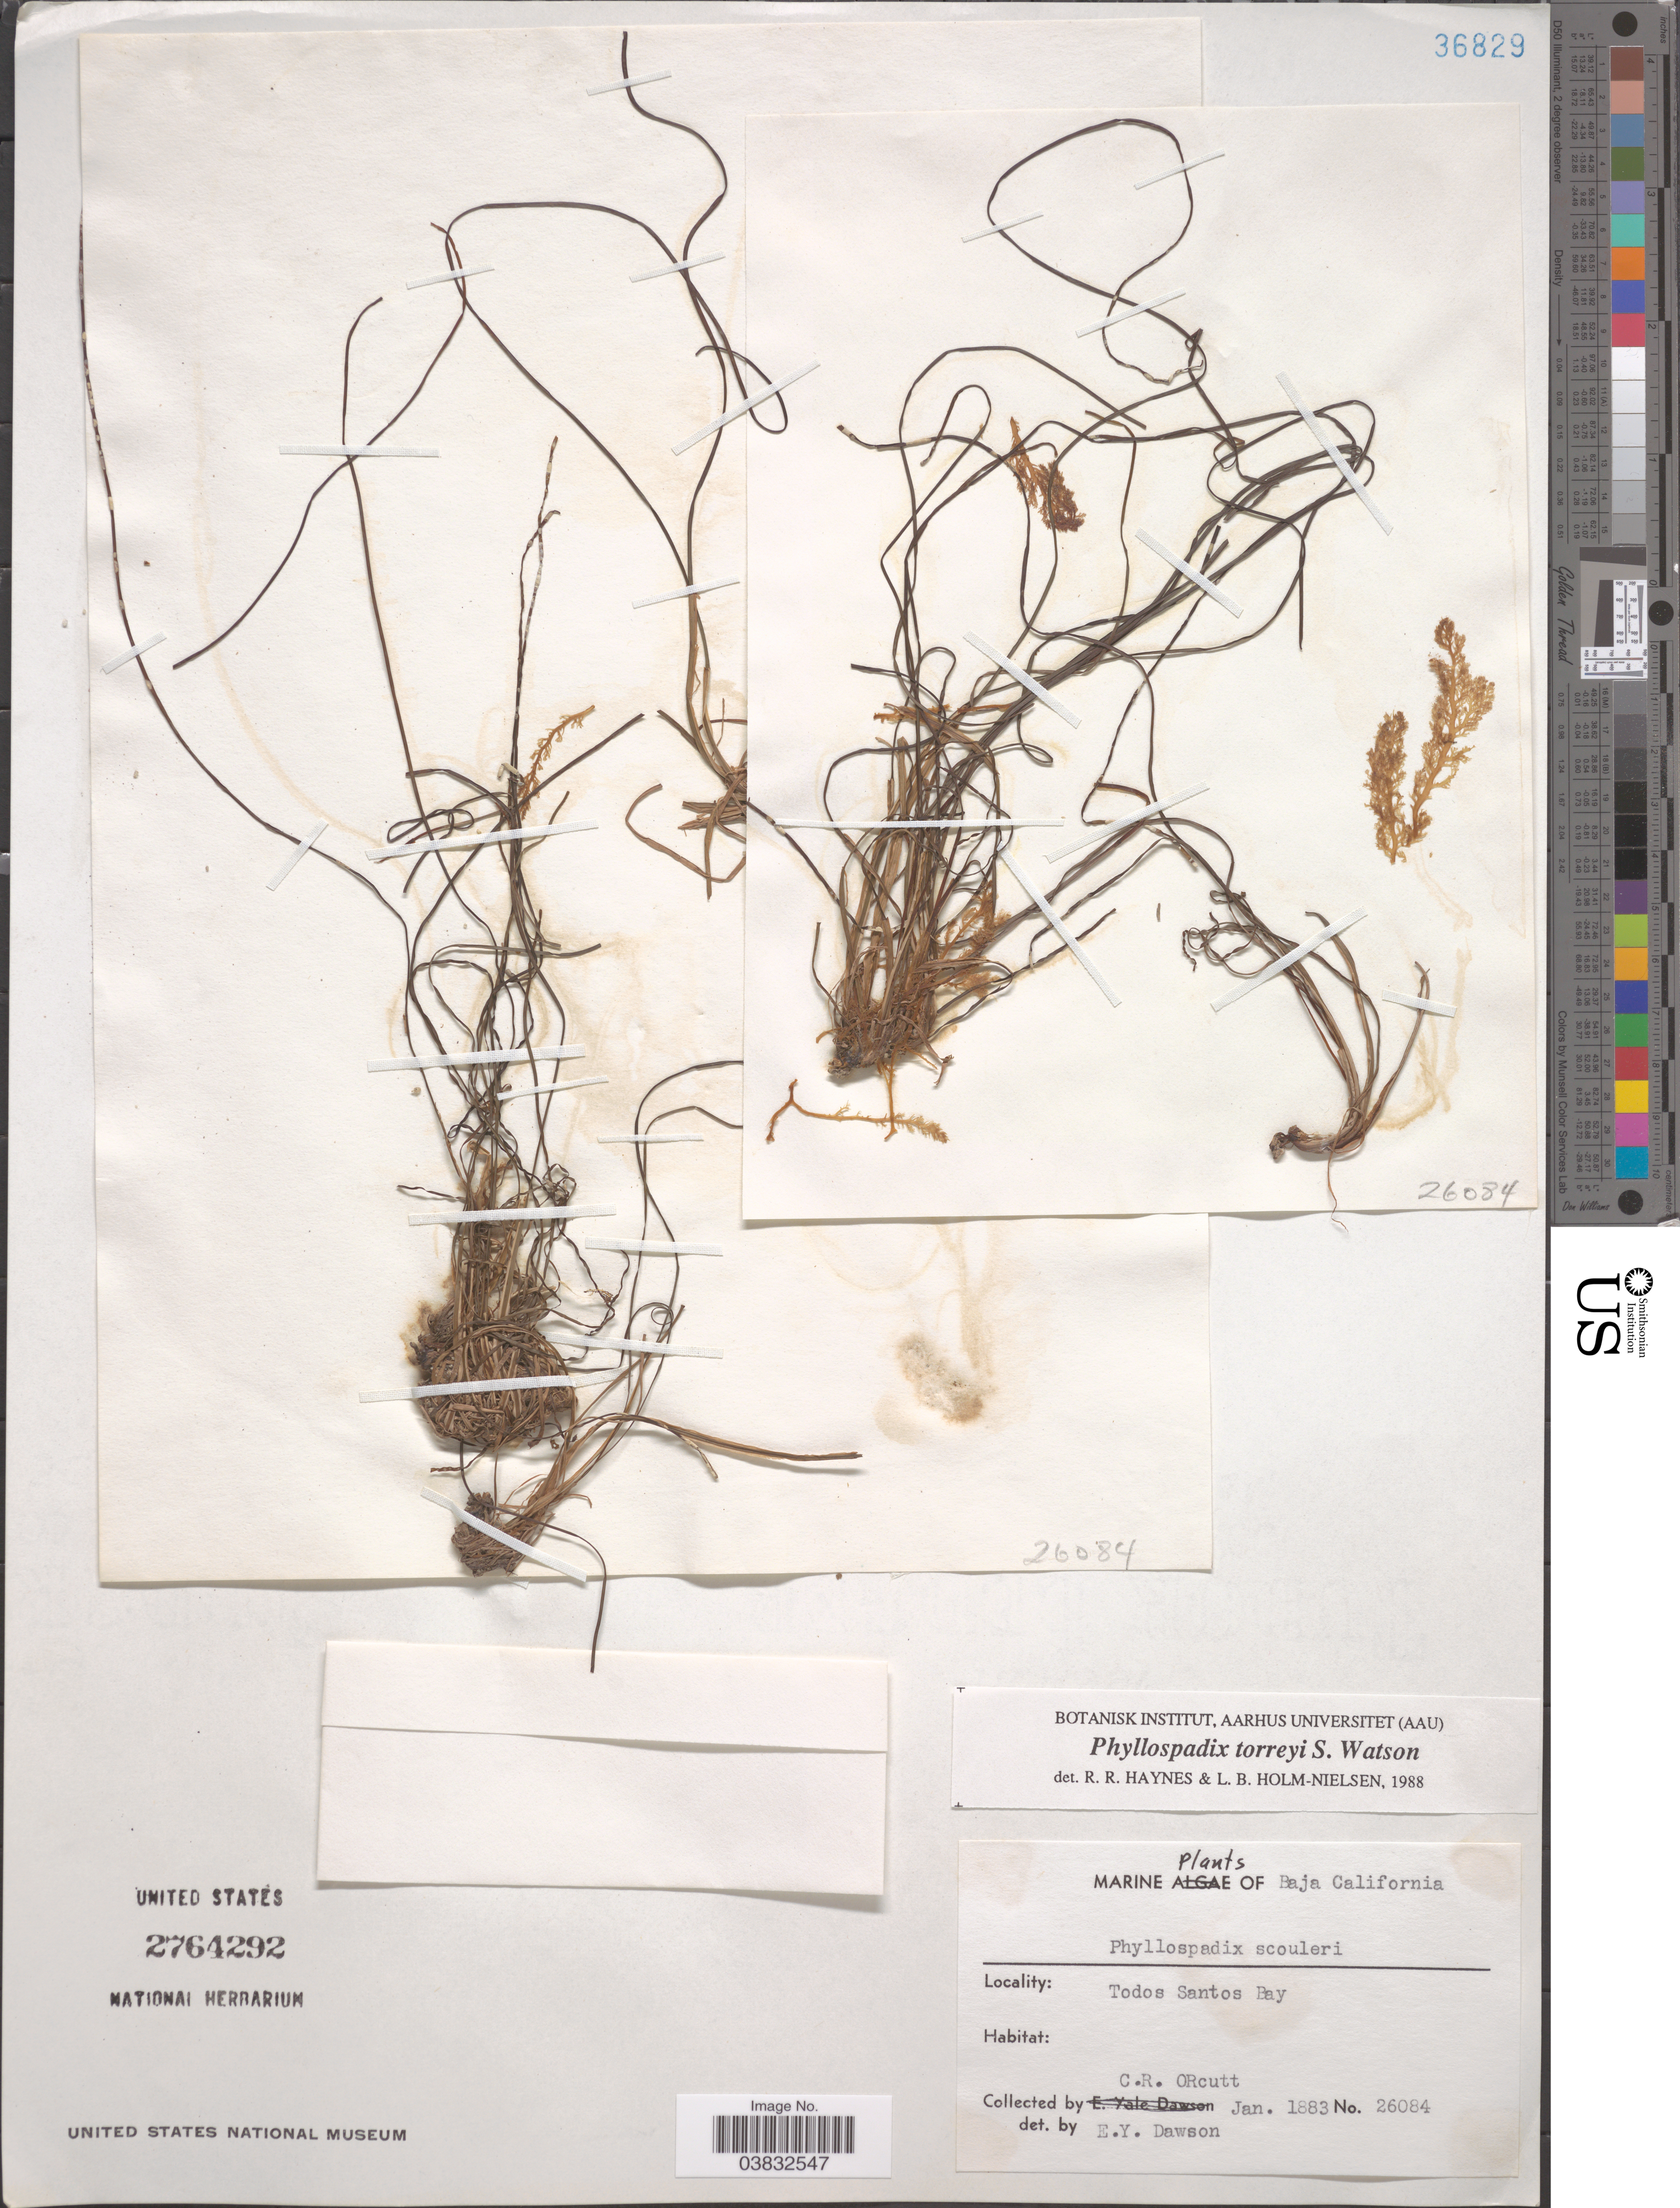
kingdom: Plantae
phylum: Tracheophyta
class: Liliopsida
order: Alismatales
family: Zosteraceae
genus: Phyllospadix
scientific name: Phyllospadix torreyi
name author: S. Watson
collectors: C. R. Orcutt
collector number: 26084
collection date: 1883-01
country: Mexico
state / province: Baja California Sur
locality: Todos Santos Bay.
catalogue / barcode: US 2764292